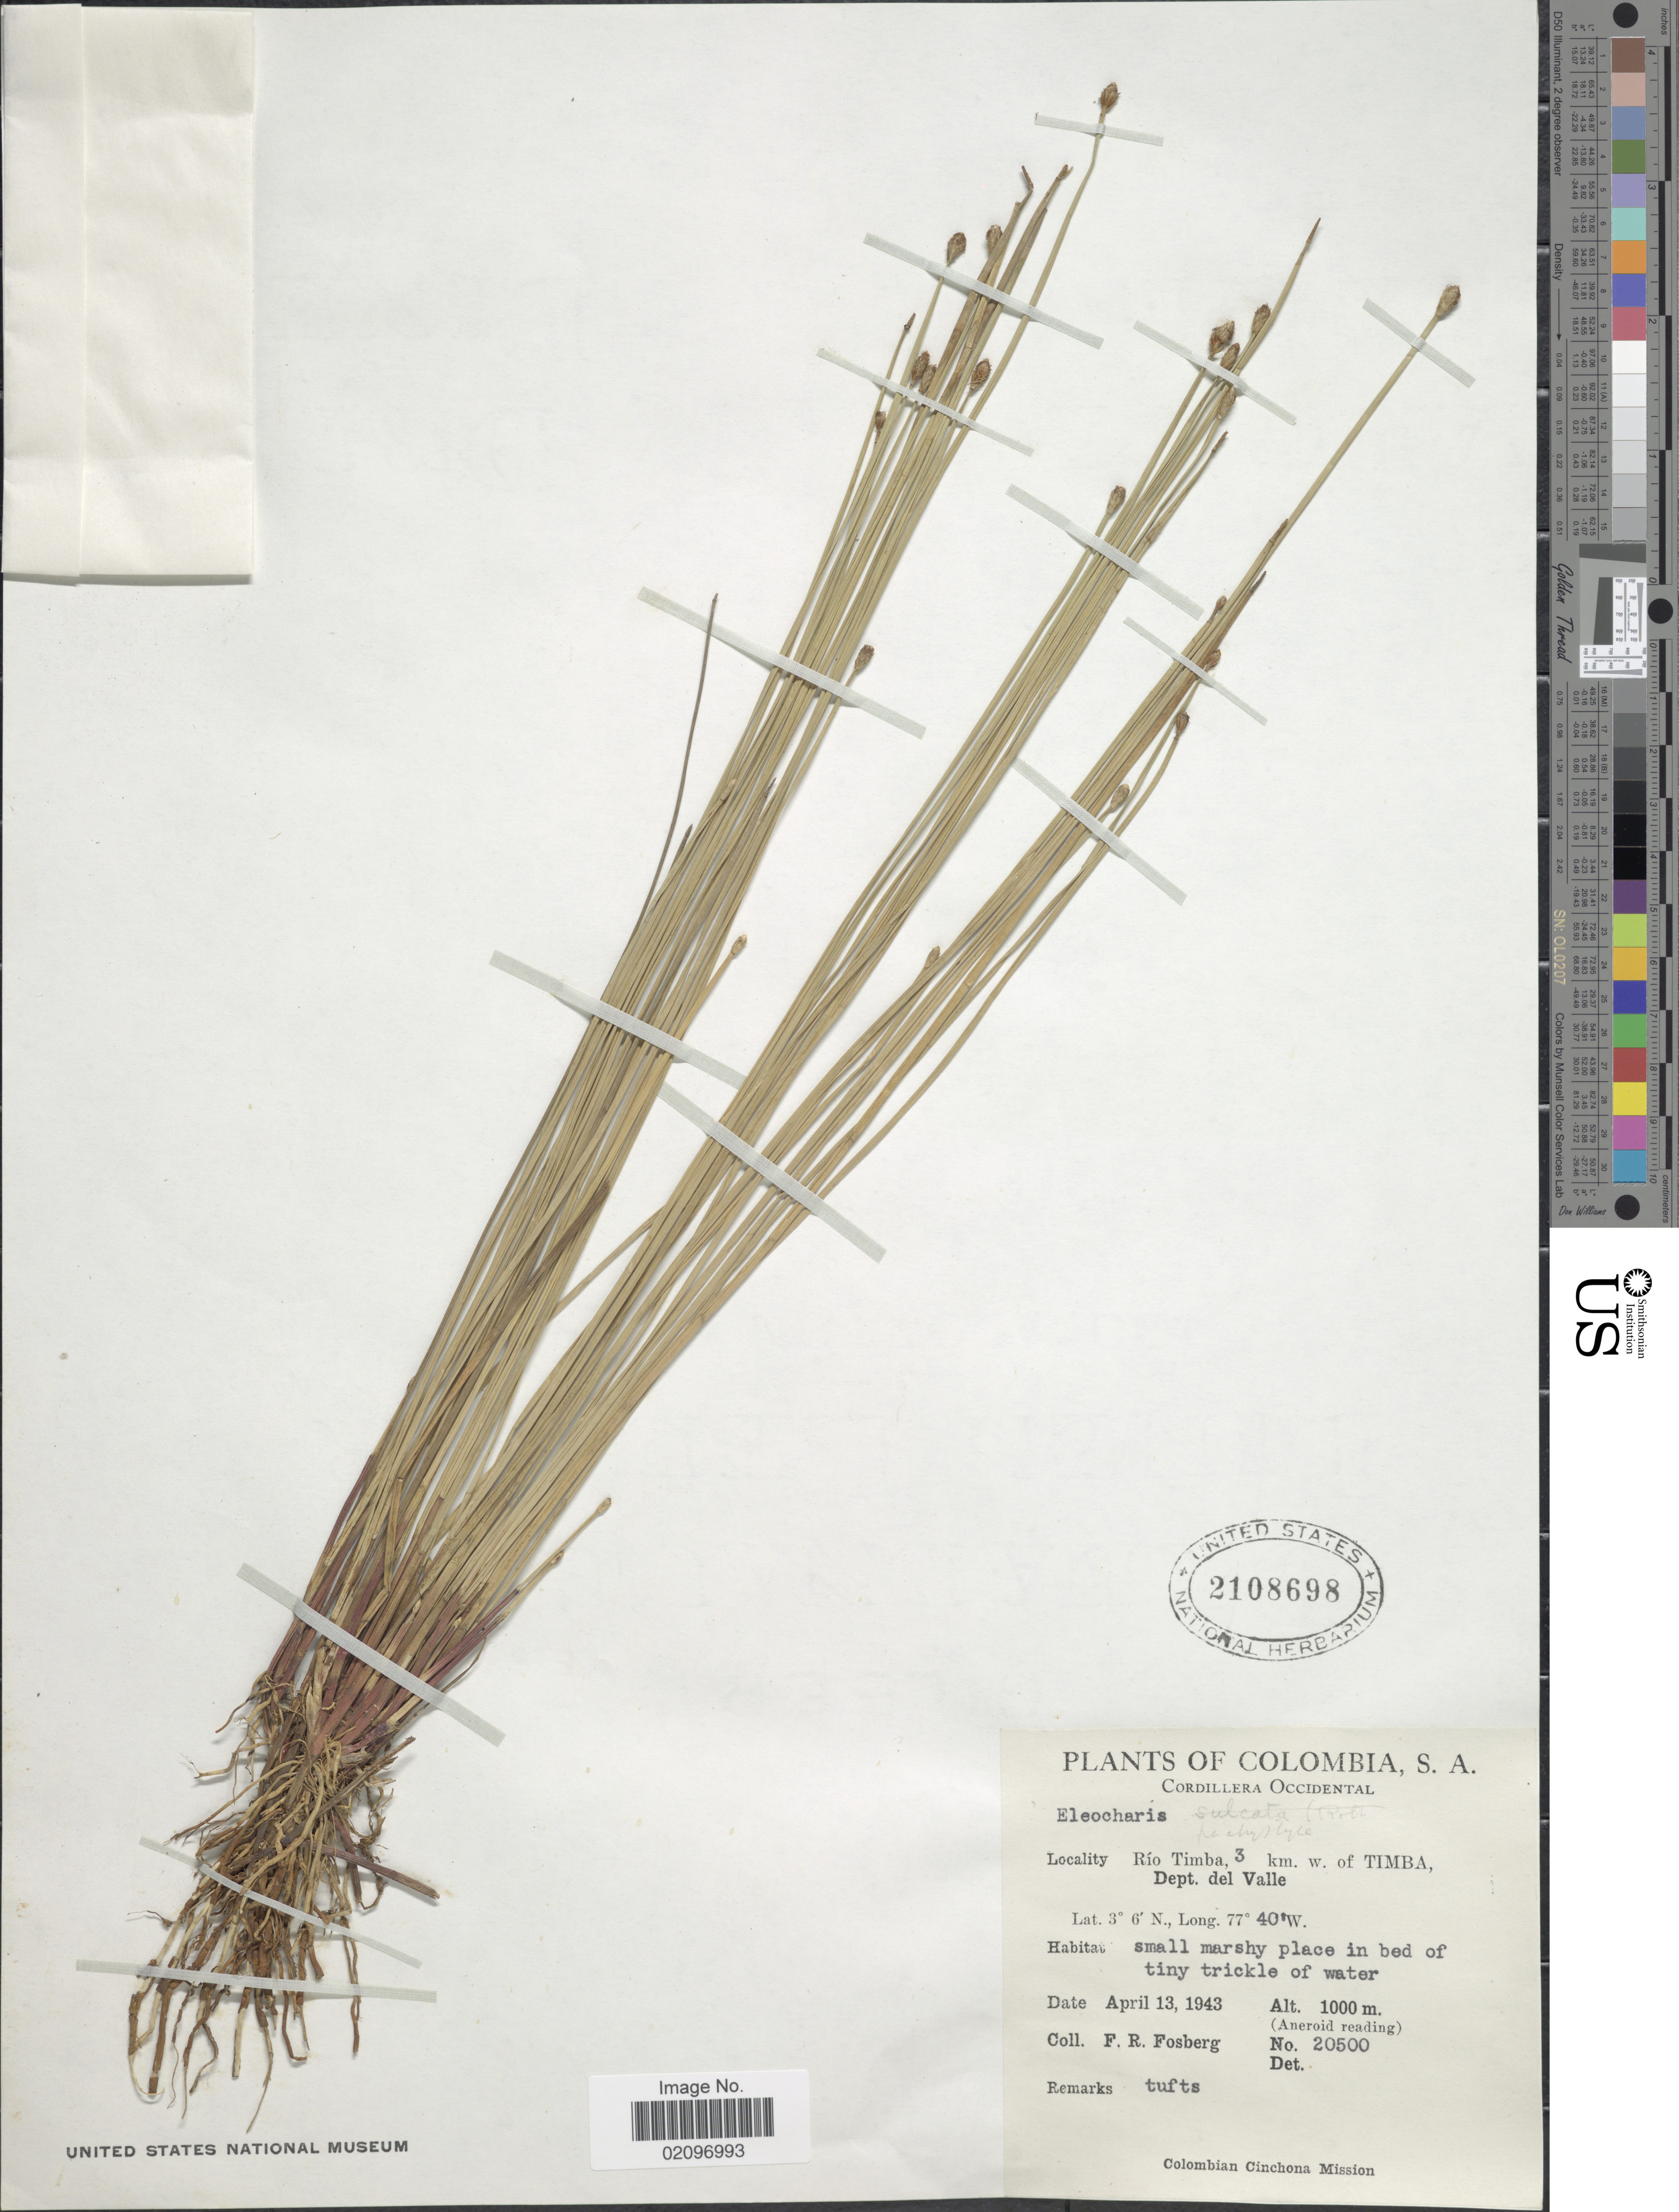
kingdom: Plantae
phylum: Tracheophyta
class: Liliopsida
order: Poales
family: Cyperaceae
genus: Eleocharis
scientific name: Eleocharis pachystyla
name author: (C. Wright) C.B. Clarke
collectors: F. R. Fosberg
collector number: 20500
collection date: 1943-04-13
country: Colombia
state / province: Valle del Cauca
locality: Colombia, S. A. Rio Timba, 3 km. w of Timba Dept. of Valle.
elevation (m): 1000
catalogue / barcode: US 2108698